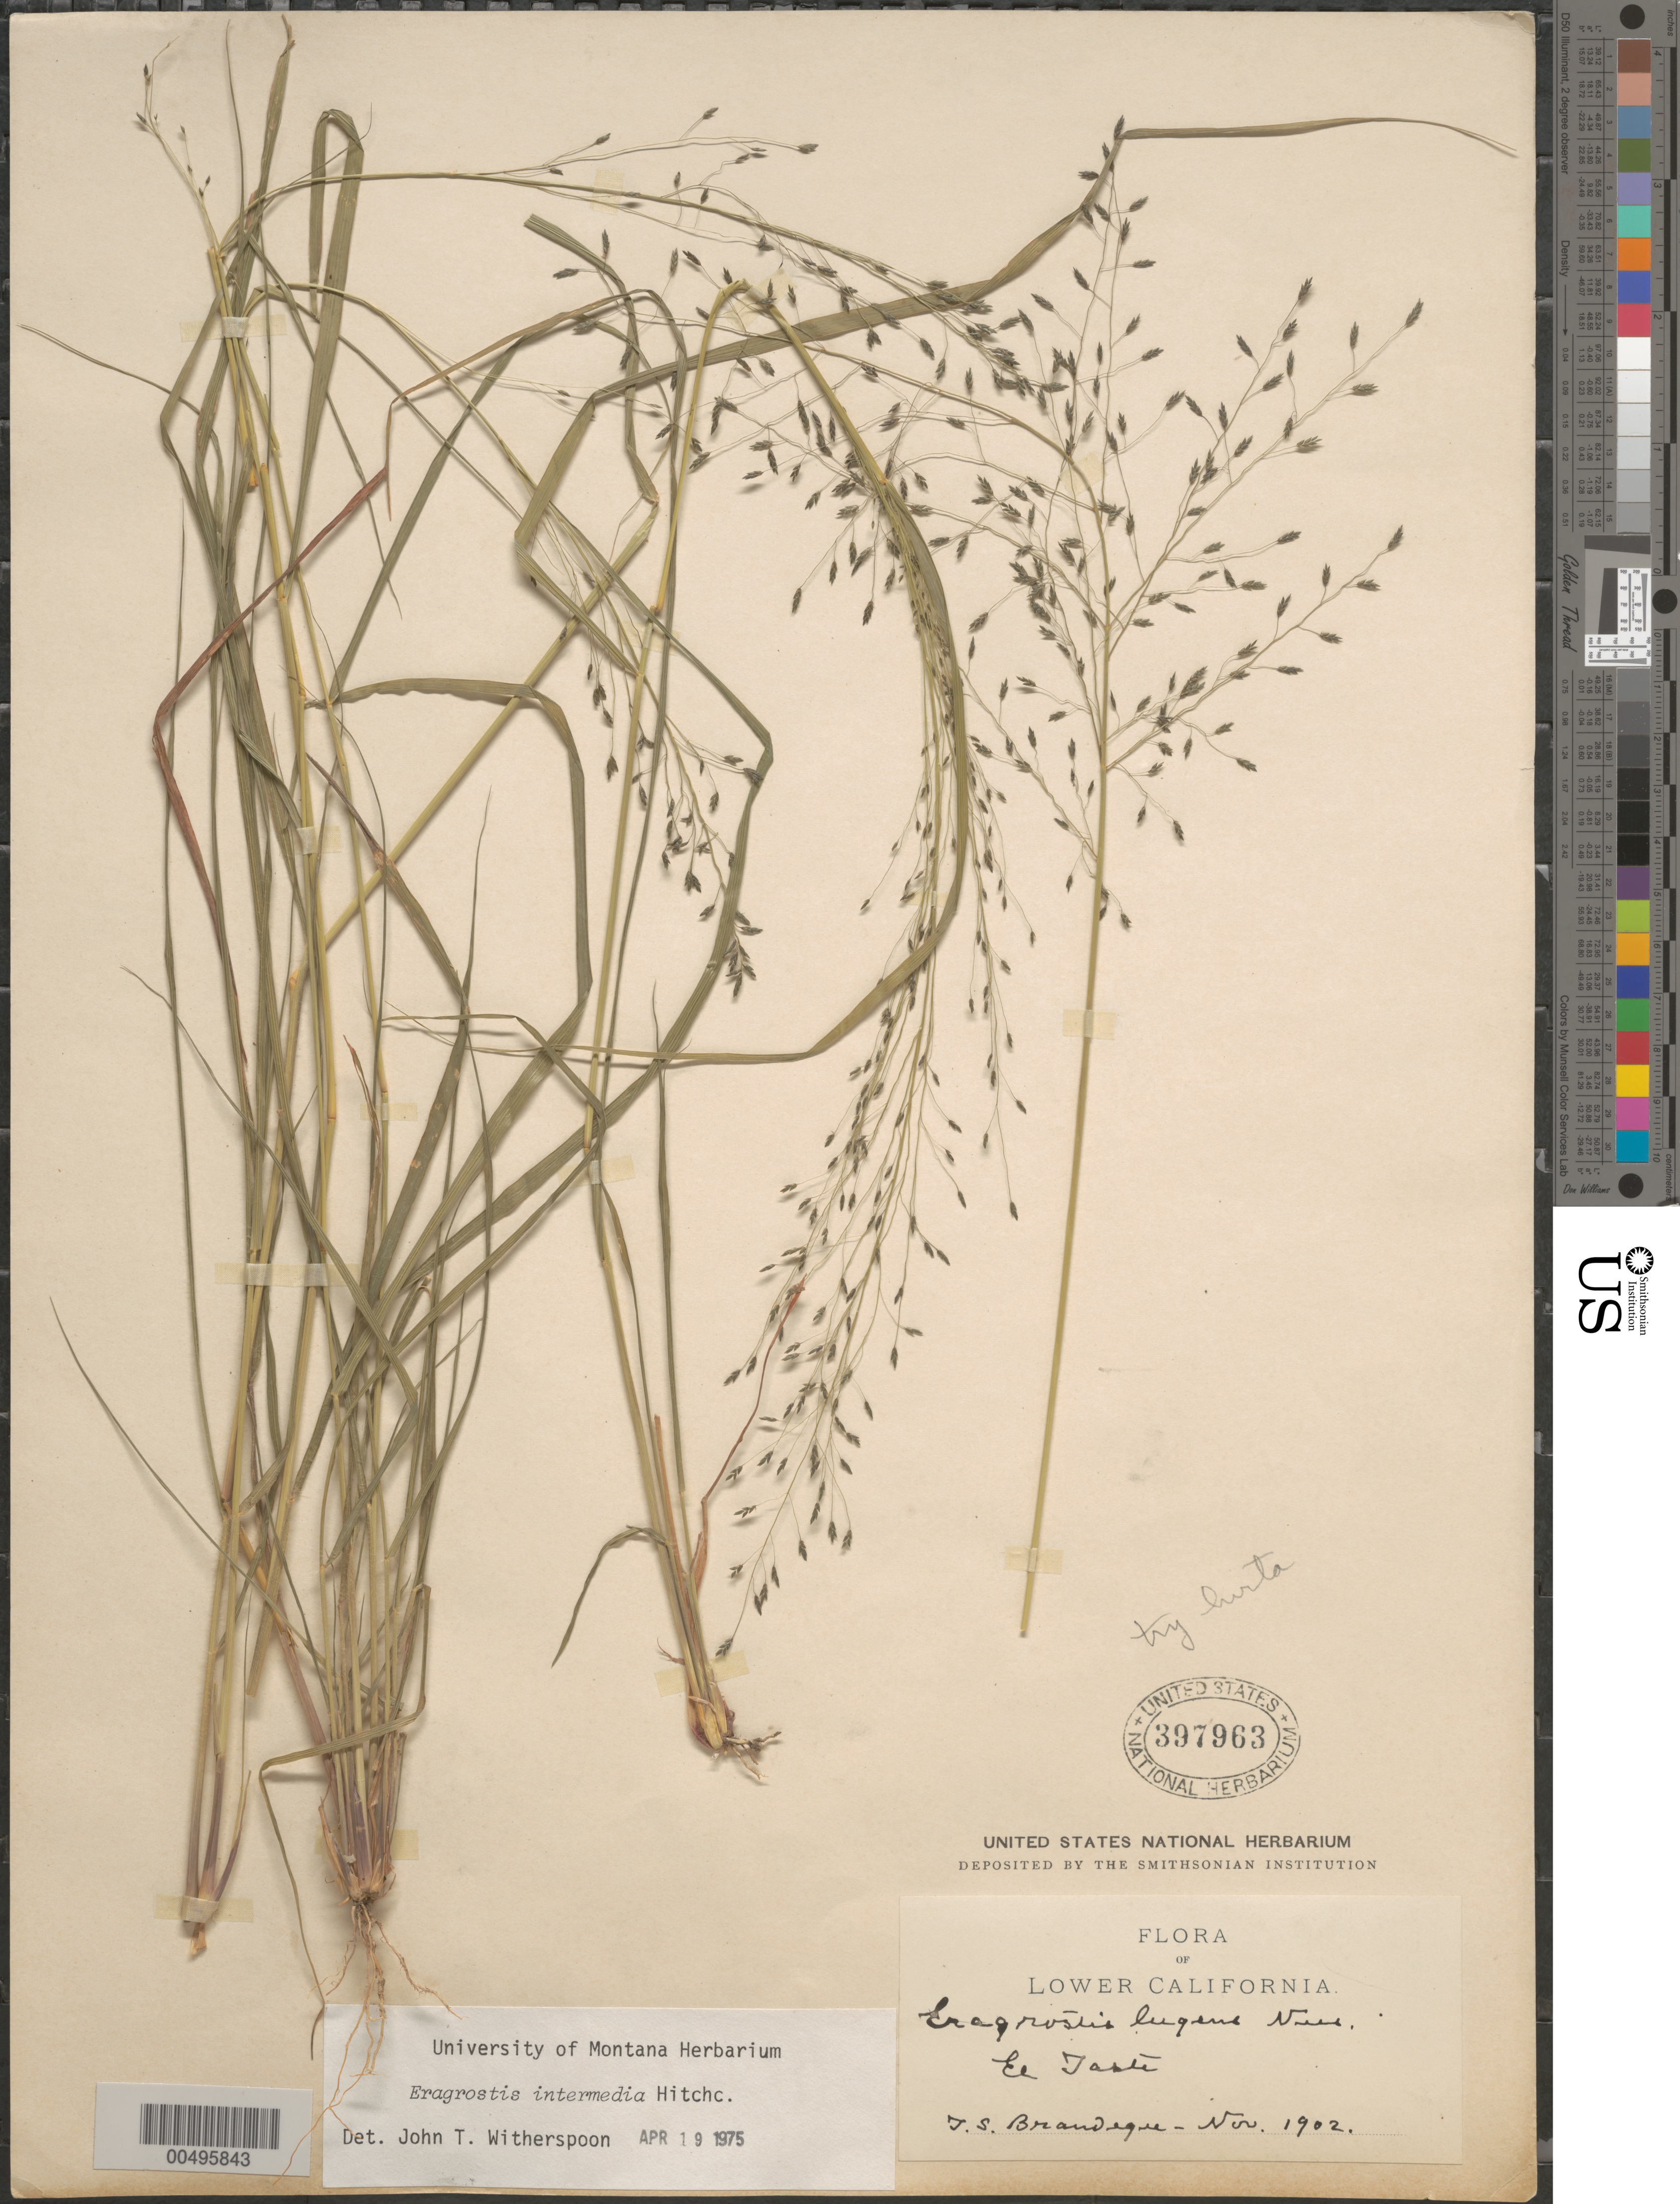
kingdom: Plantae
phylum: Tracheophyta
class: Liliopsida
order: Poales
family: Poaceae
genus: Eragrostis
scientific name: Eragrostis intermedia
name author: Hitchc.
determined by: Witherspoon, John T.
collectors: T. S. Brandegee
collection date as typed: Nov 1902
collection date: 1902-11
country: Mexico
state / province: Baja California Sur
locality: El Tante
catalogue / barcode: US 397963